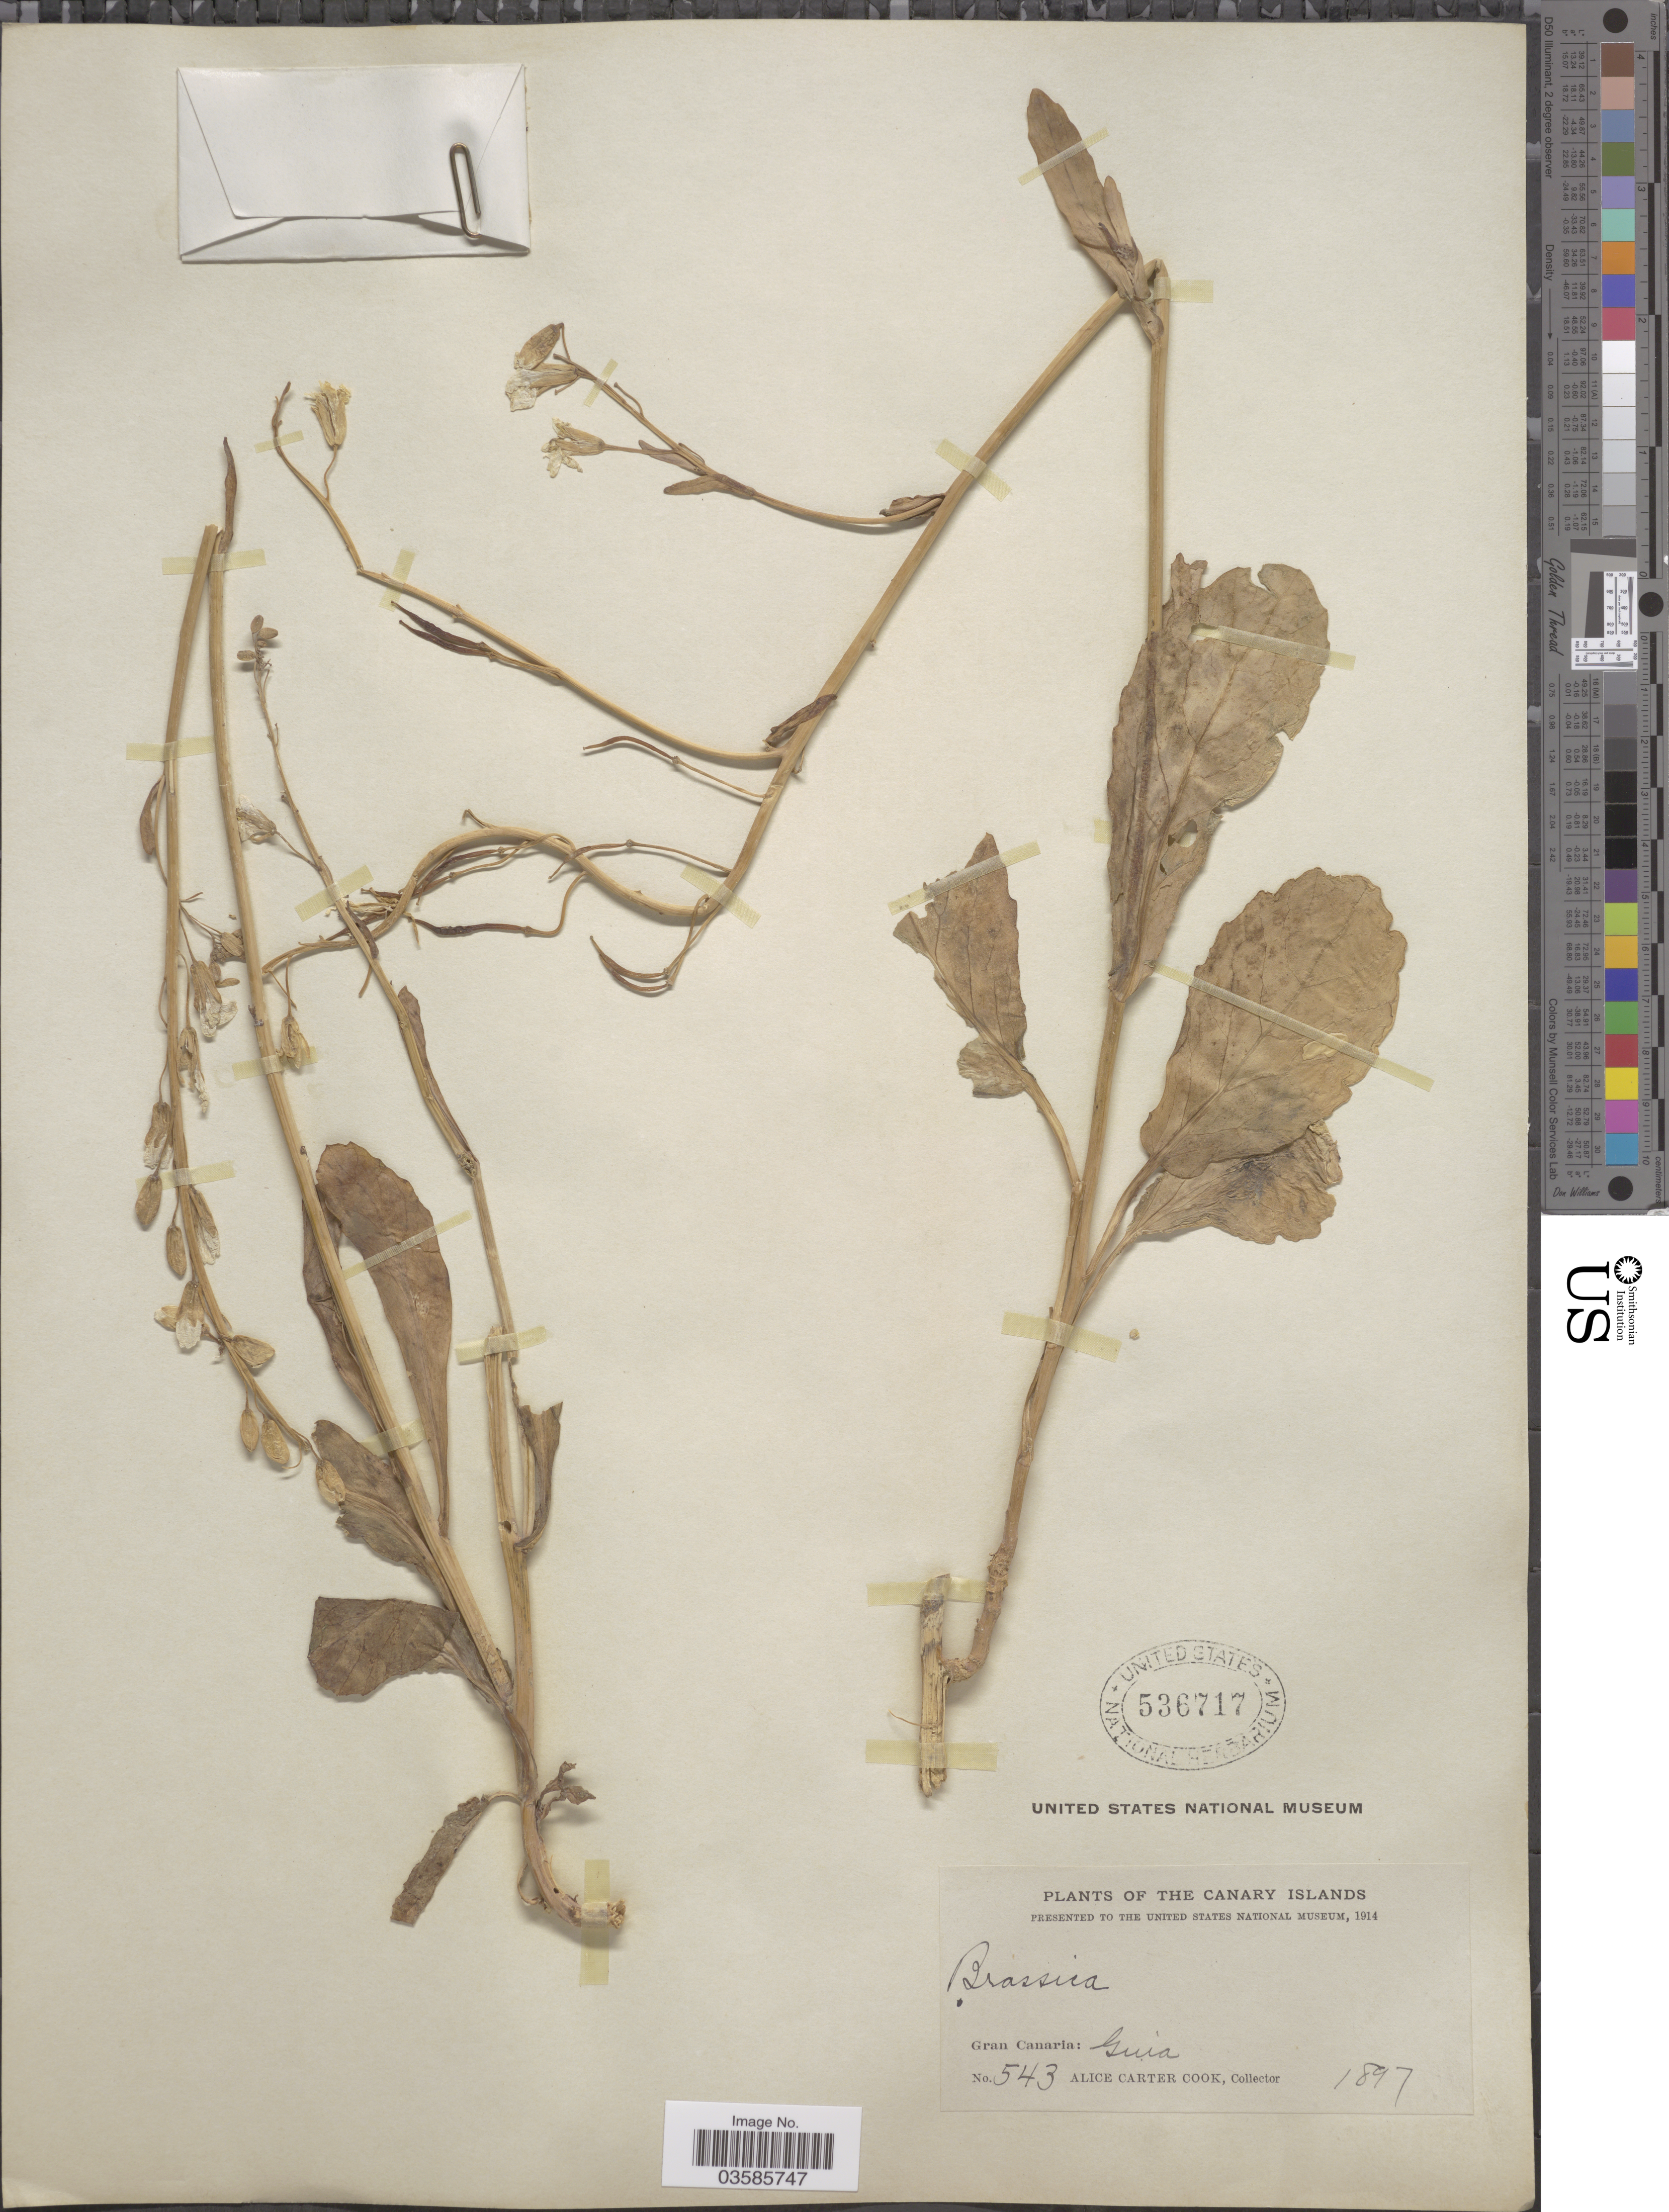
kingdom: Plantae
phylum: Tracheophyta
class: Magnoliopsida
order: Brassicales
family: Brassicaceae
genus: Brassica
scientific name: Brassica sp.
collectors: Alice C. Cook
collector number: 543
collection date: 1897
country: Spain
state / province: Canarias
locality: The Canary Islands, Gran Canaria: Guia.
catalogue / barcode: US 536717